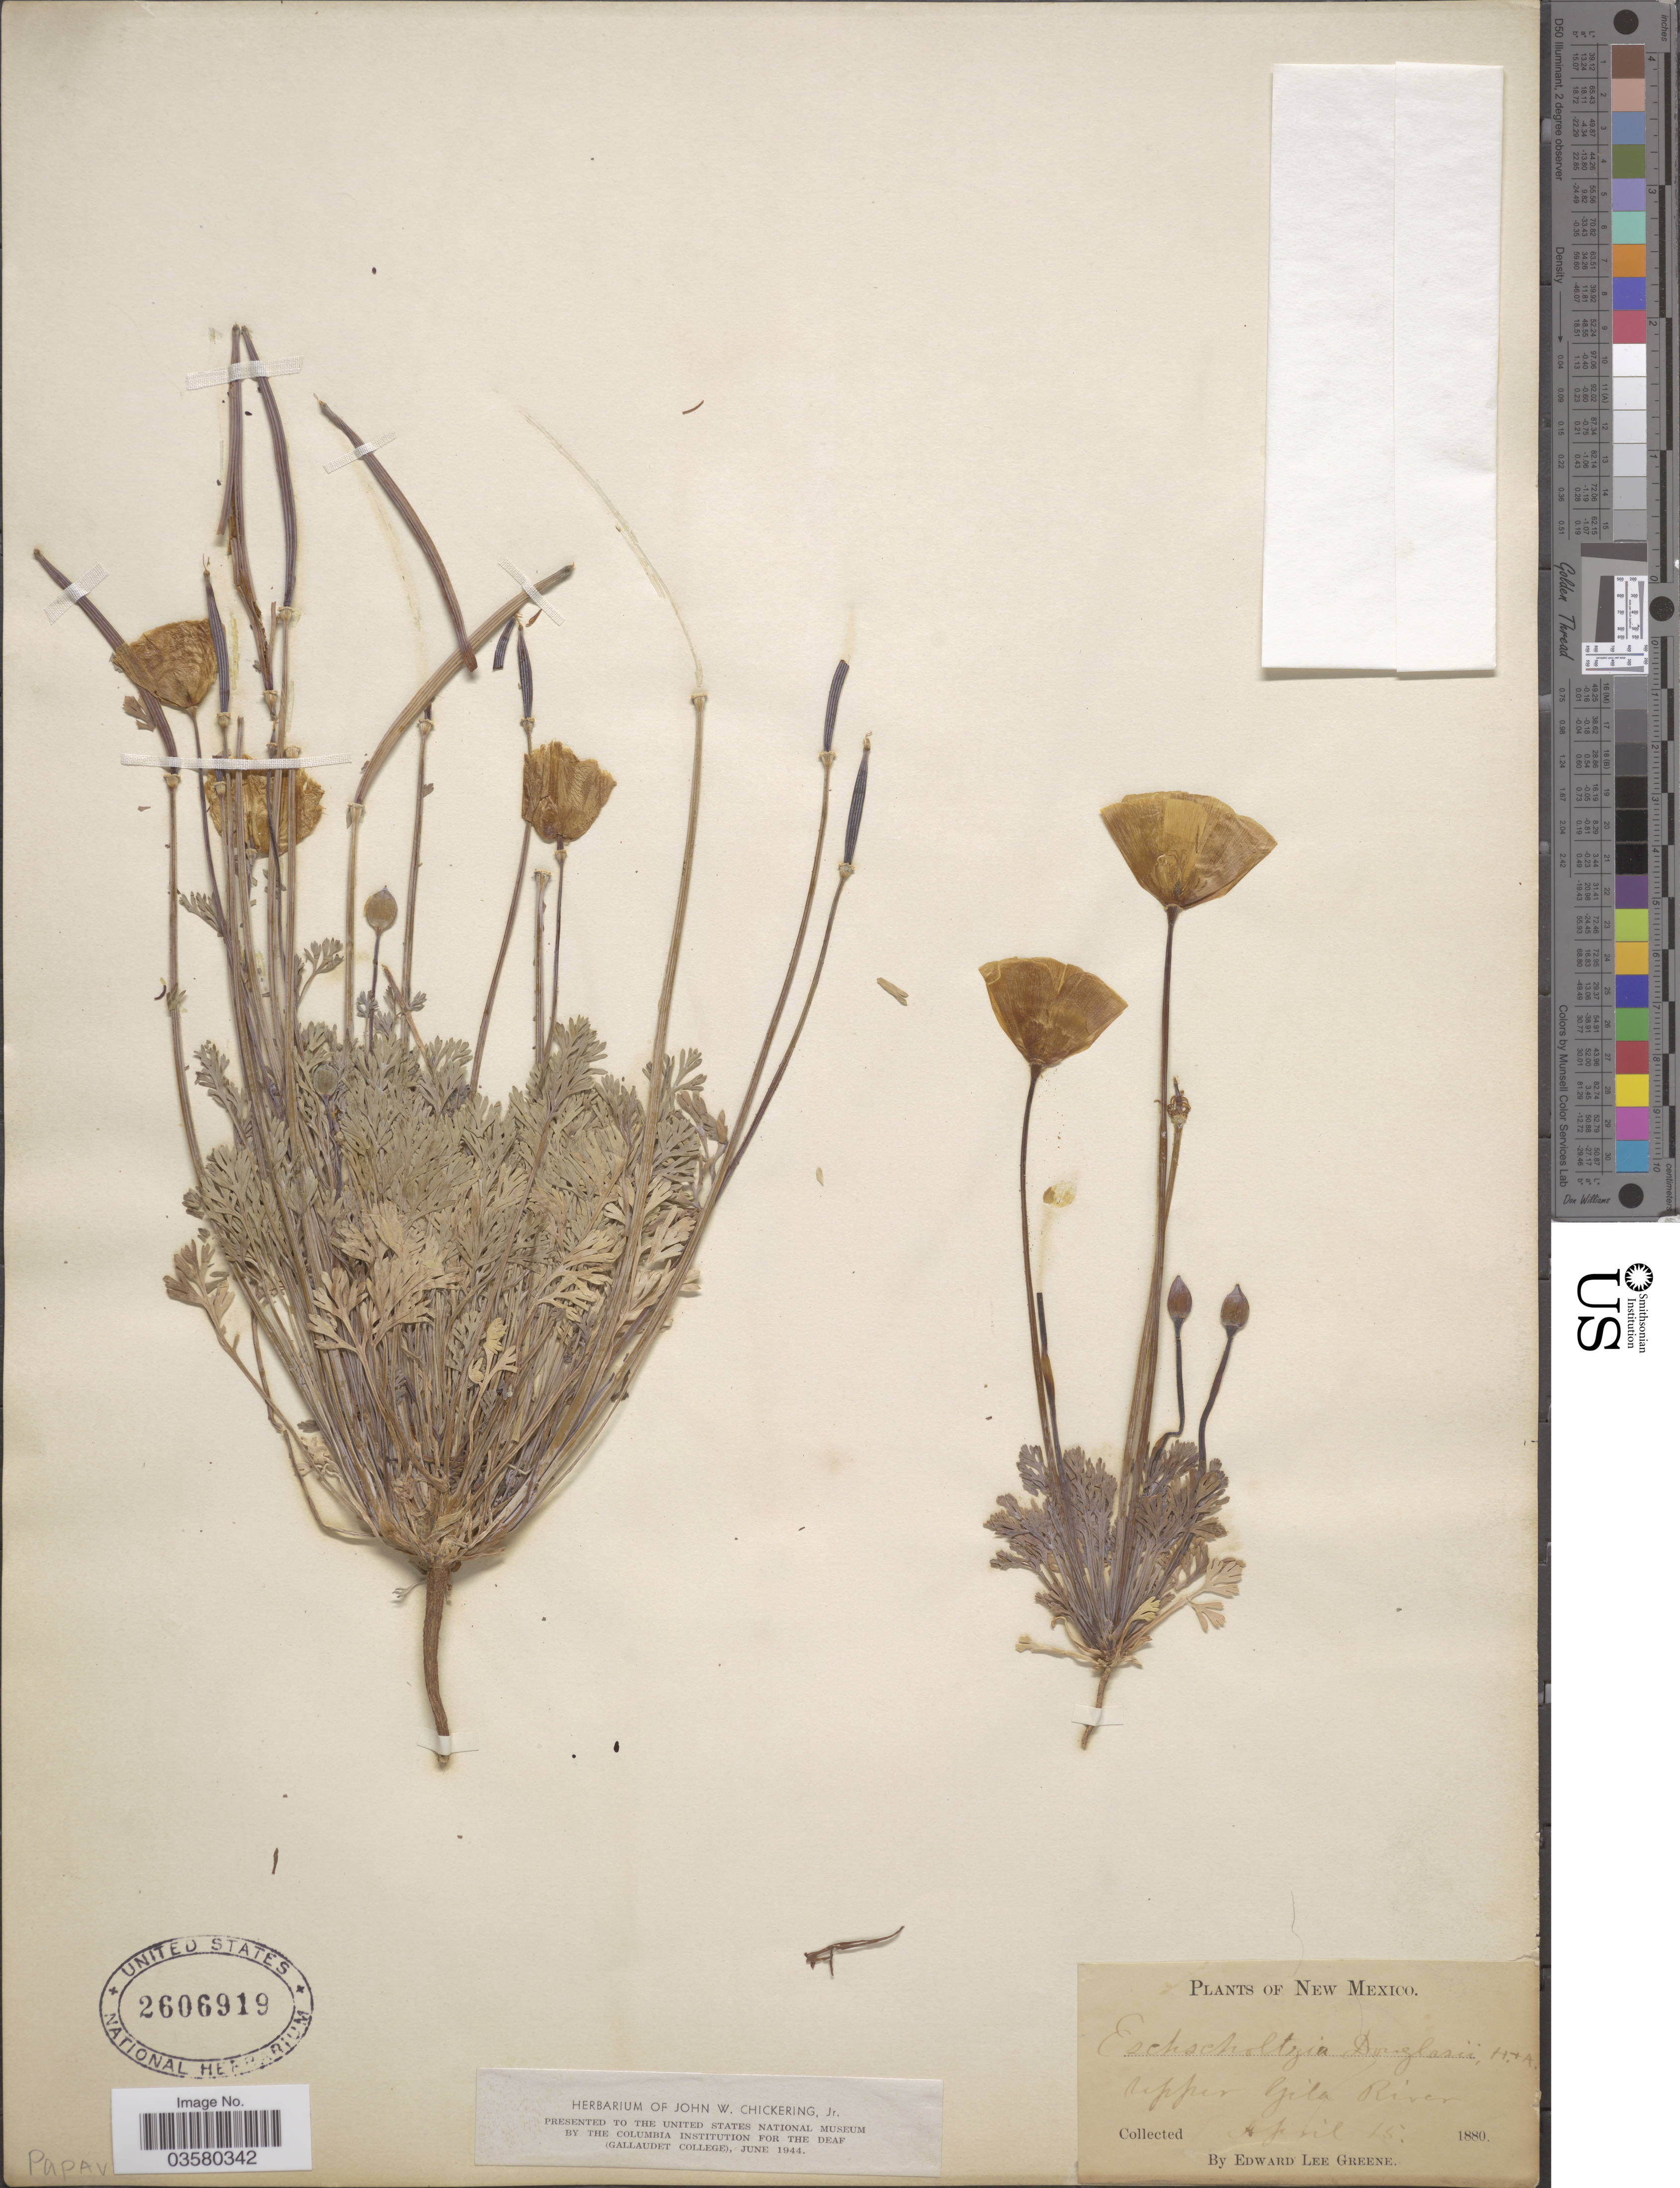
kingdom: Plantae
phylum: Tracheophyta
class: Magnoliopsida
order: Ranunculales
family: Papaveraceae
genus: Eschscholzia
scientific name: Eschscholzia douglasii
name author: Walp.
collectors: E. L. Greene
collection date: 1880-04-15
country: United States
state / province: New Mexico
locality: Upper Gila River.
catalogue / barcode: US 2606919